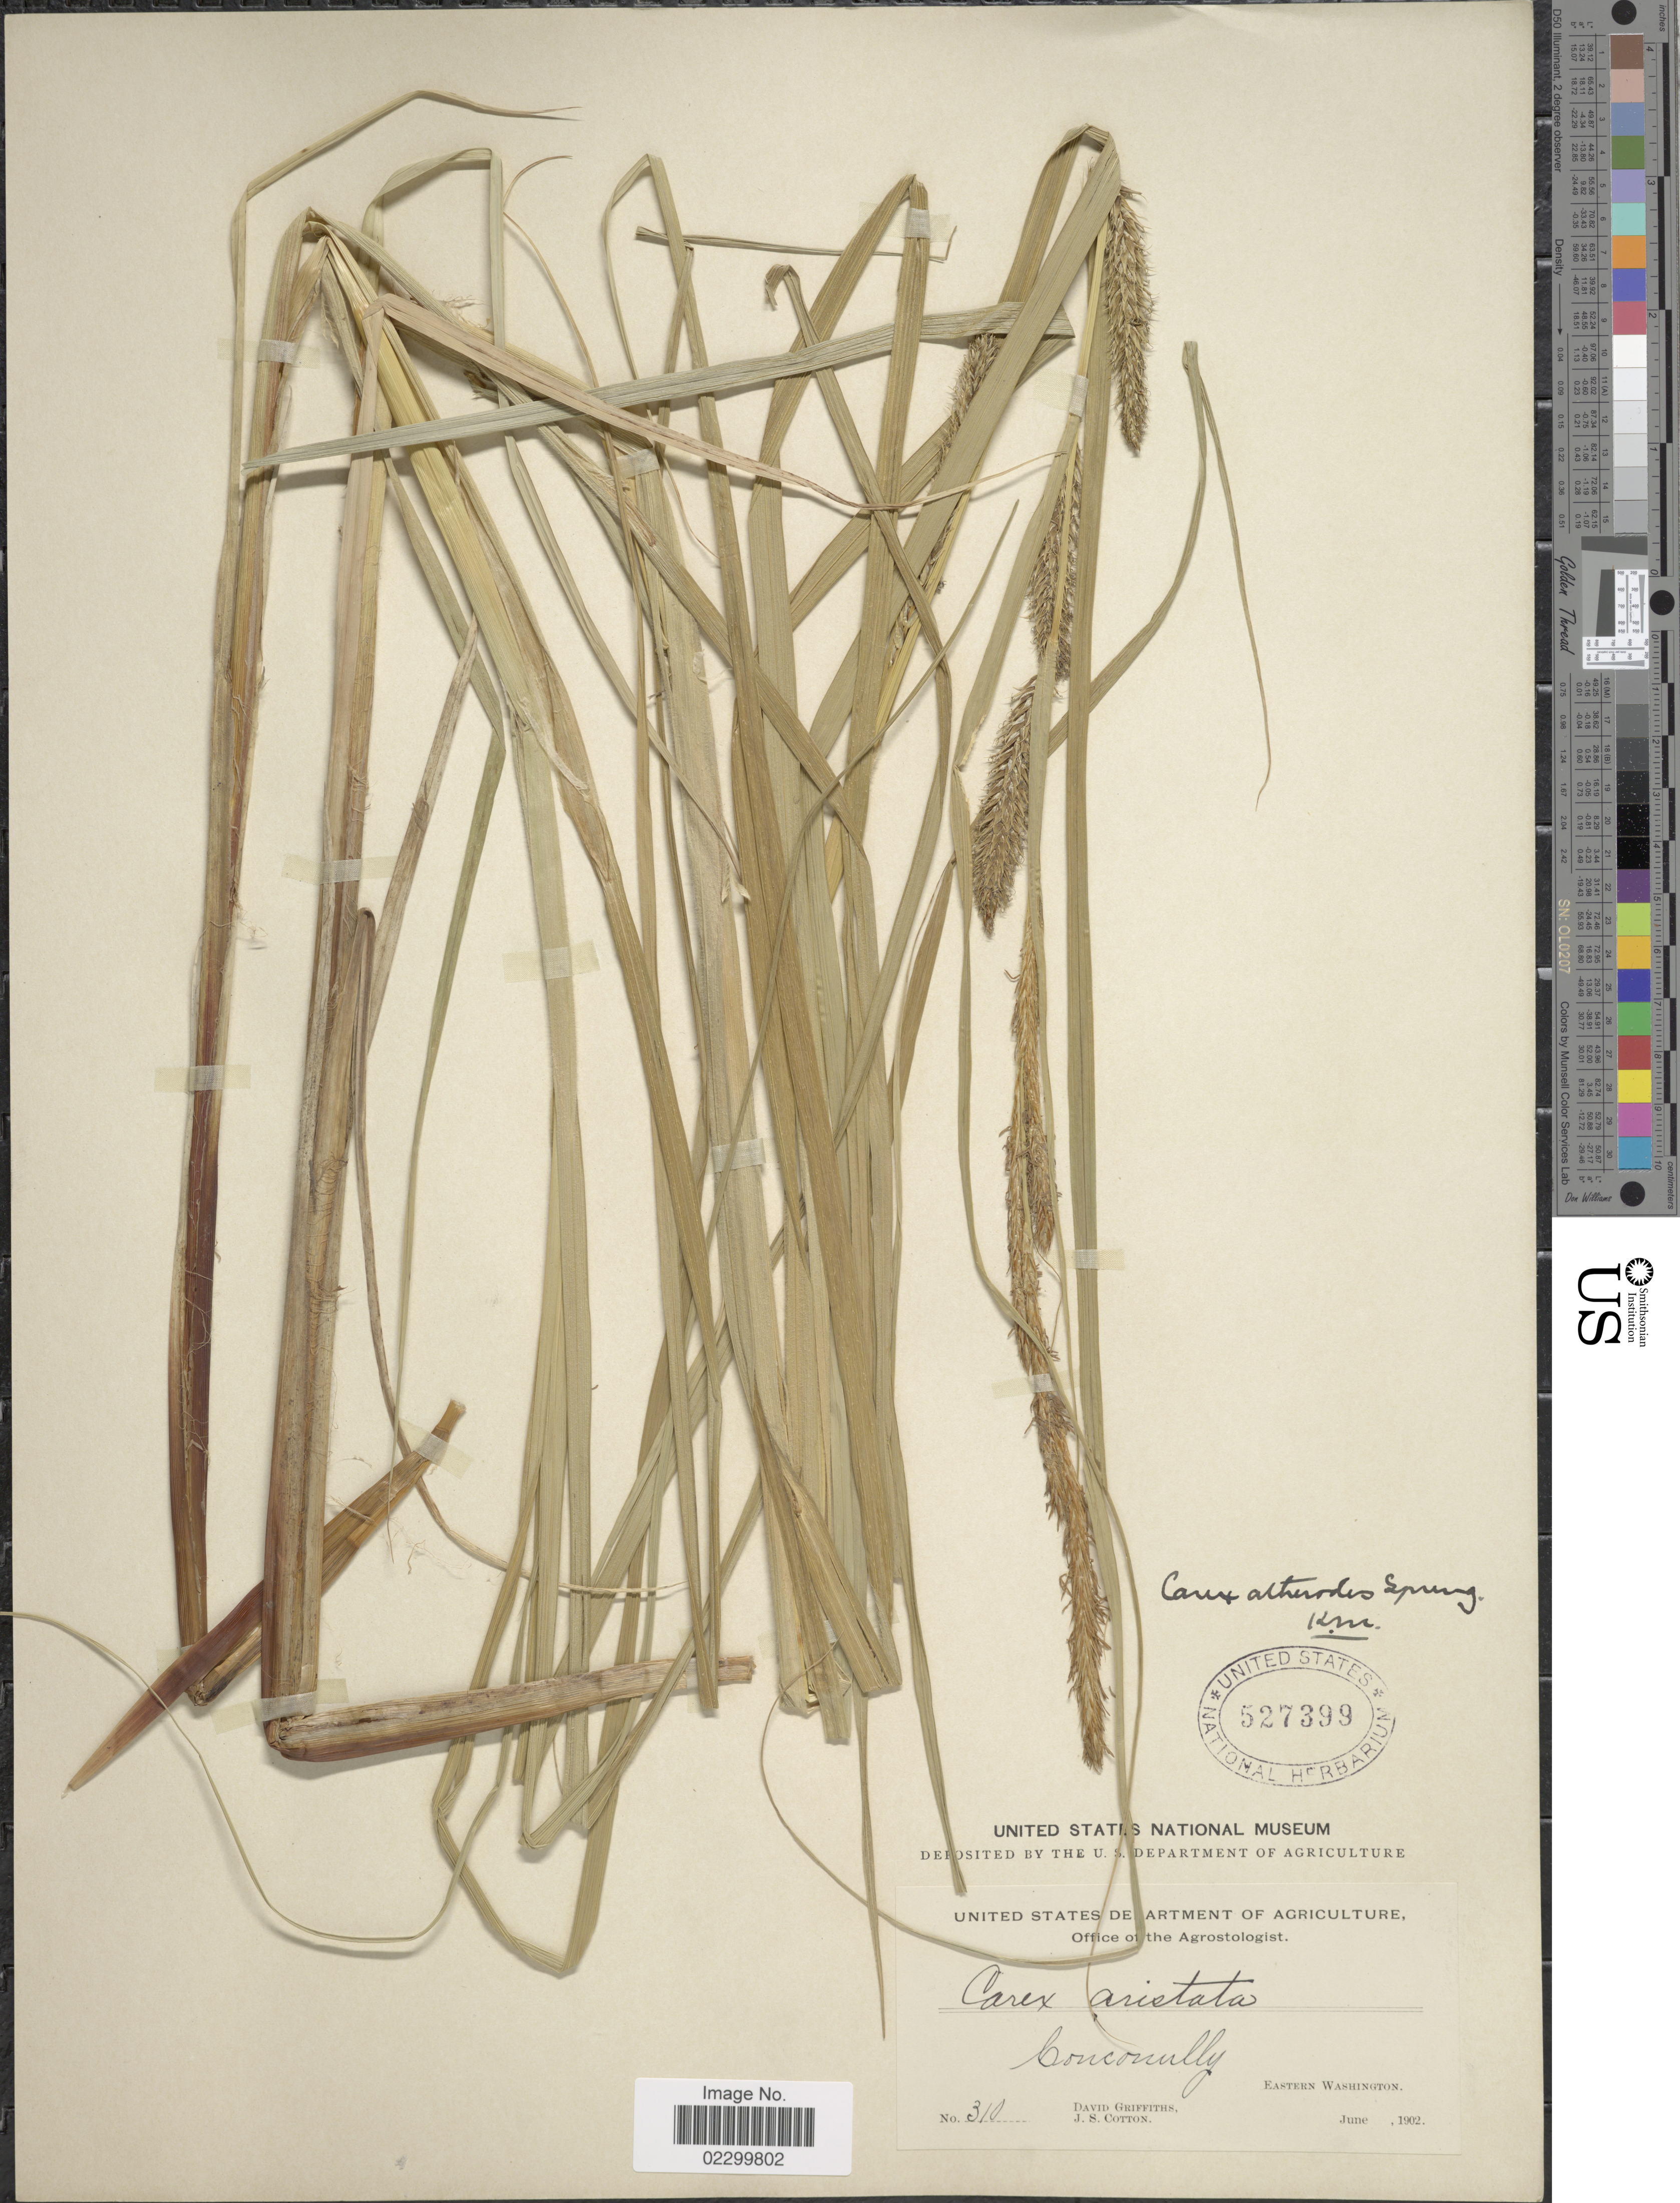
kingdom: Plantae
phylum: Tracheophyta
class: Liliopsida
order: Poales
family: Cyperaceae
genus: Carex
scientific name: Carex atherodes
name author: Spreng.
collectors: D. Griffiths & J. S. Cotton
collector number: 310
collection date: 1902-06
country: United States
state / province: Washington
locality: Conconully, Eastern Washington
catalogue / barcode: US 527399